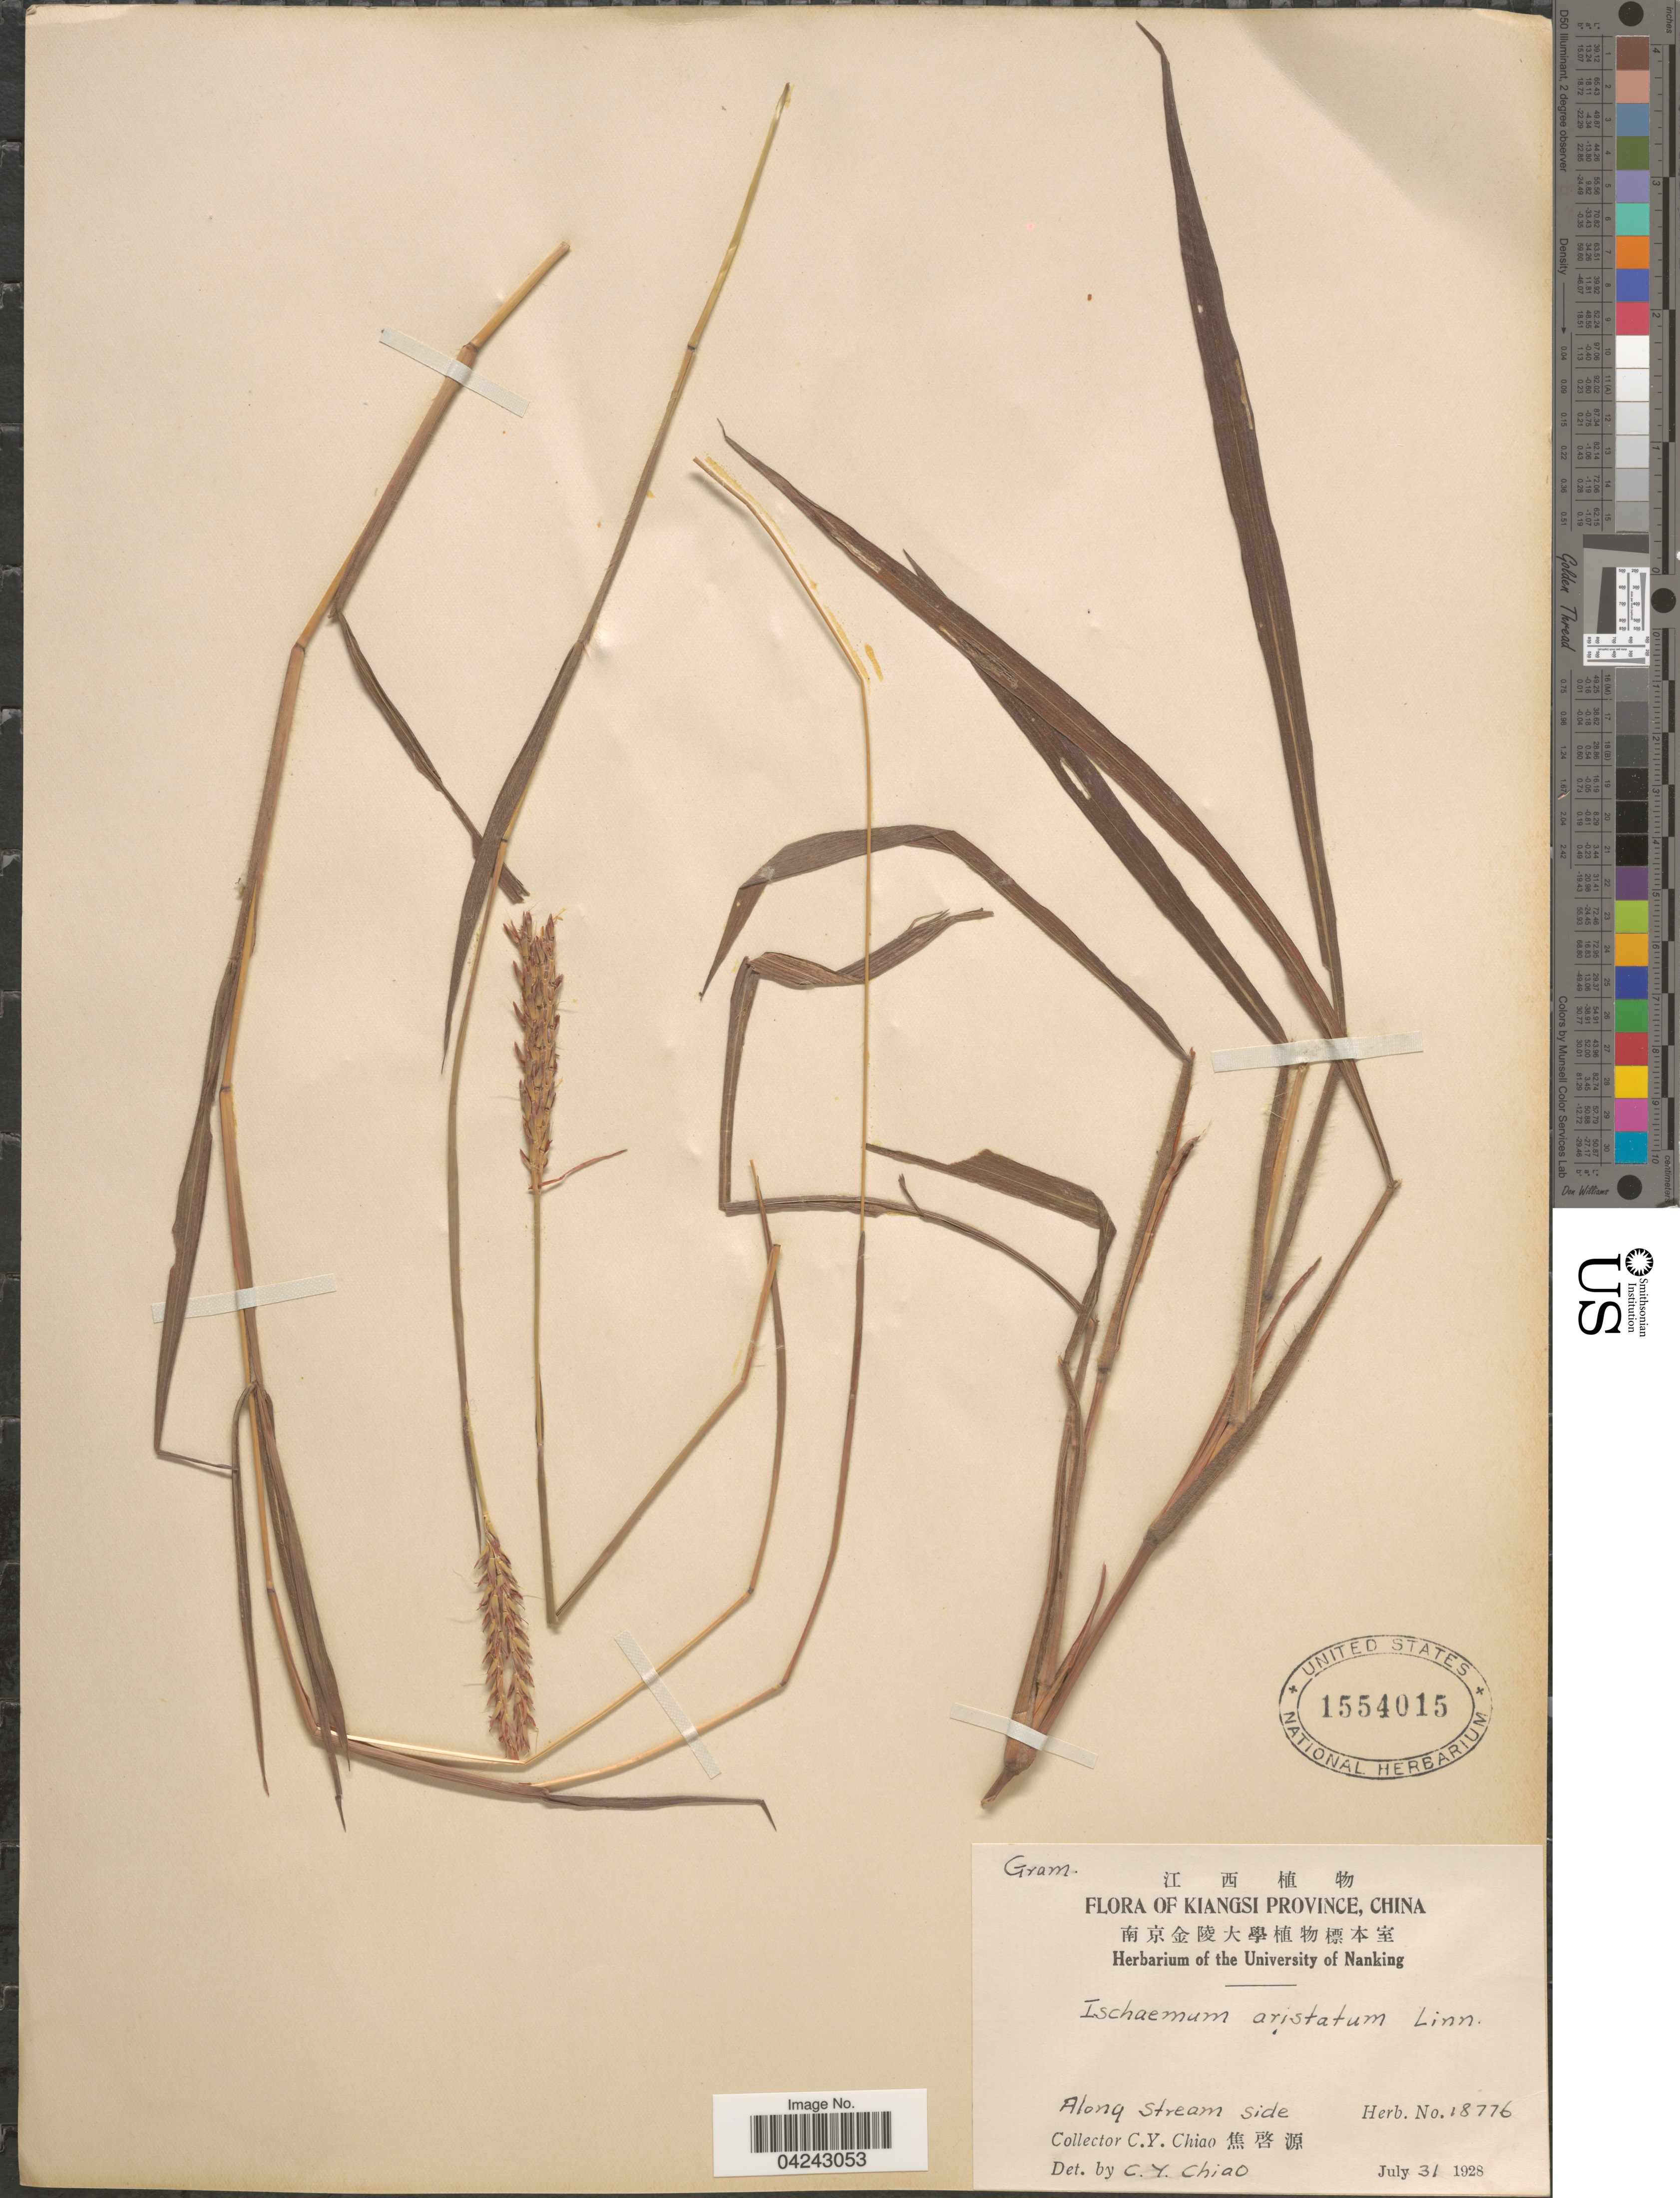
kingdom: Plantae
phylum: Tracheophyta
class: Liliopsida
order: Poales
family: Poaceae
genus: Ischaemum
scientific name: Ischaemum aristatum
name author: L.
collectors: C. Y. Chiao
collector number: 18776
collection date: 1928-07-31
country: China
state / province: Jiangxi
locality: Kiangsi Province. Along Stream Side.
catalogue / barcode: US 1554015